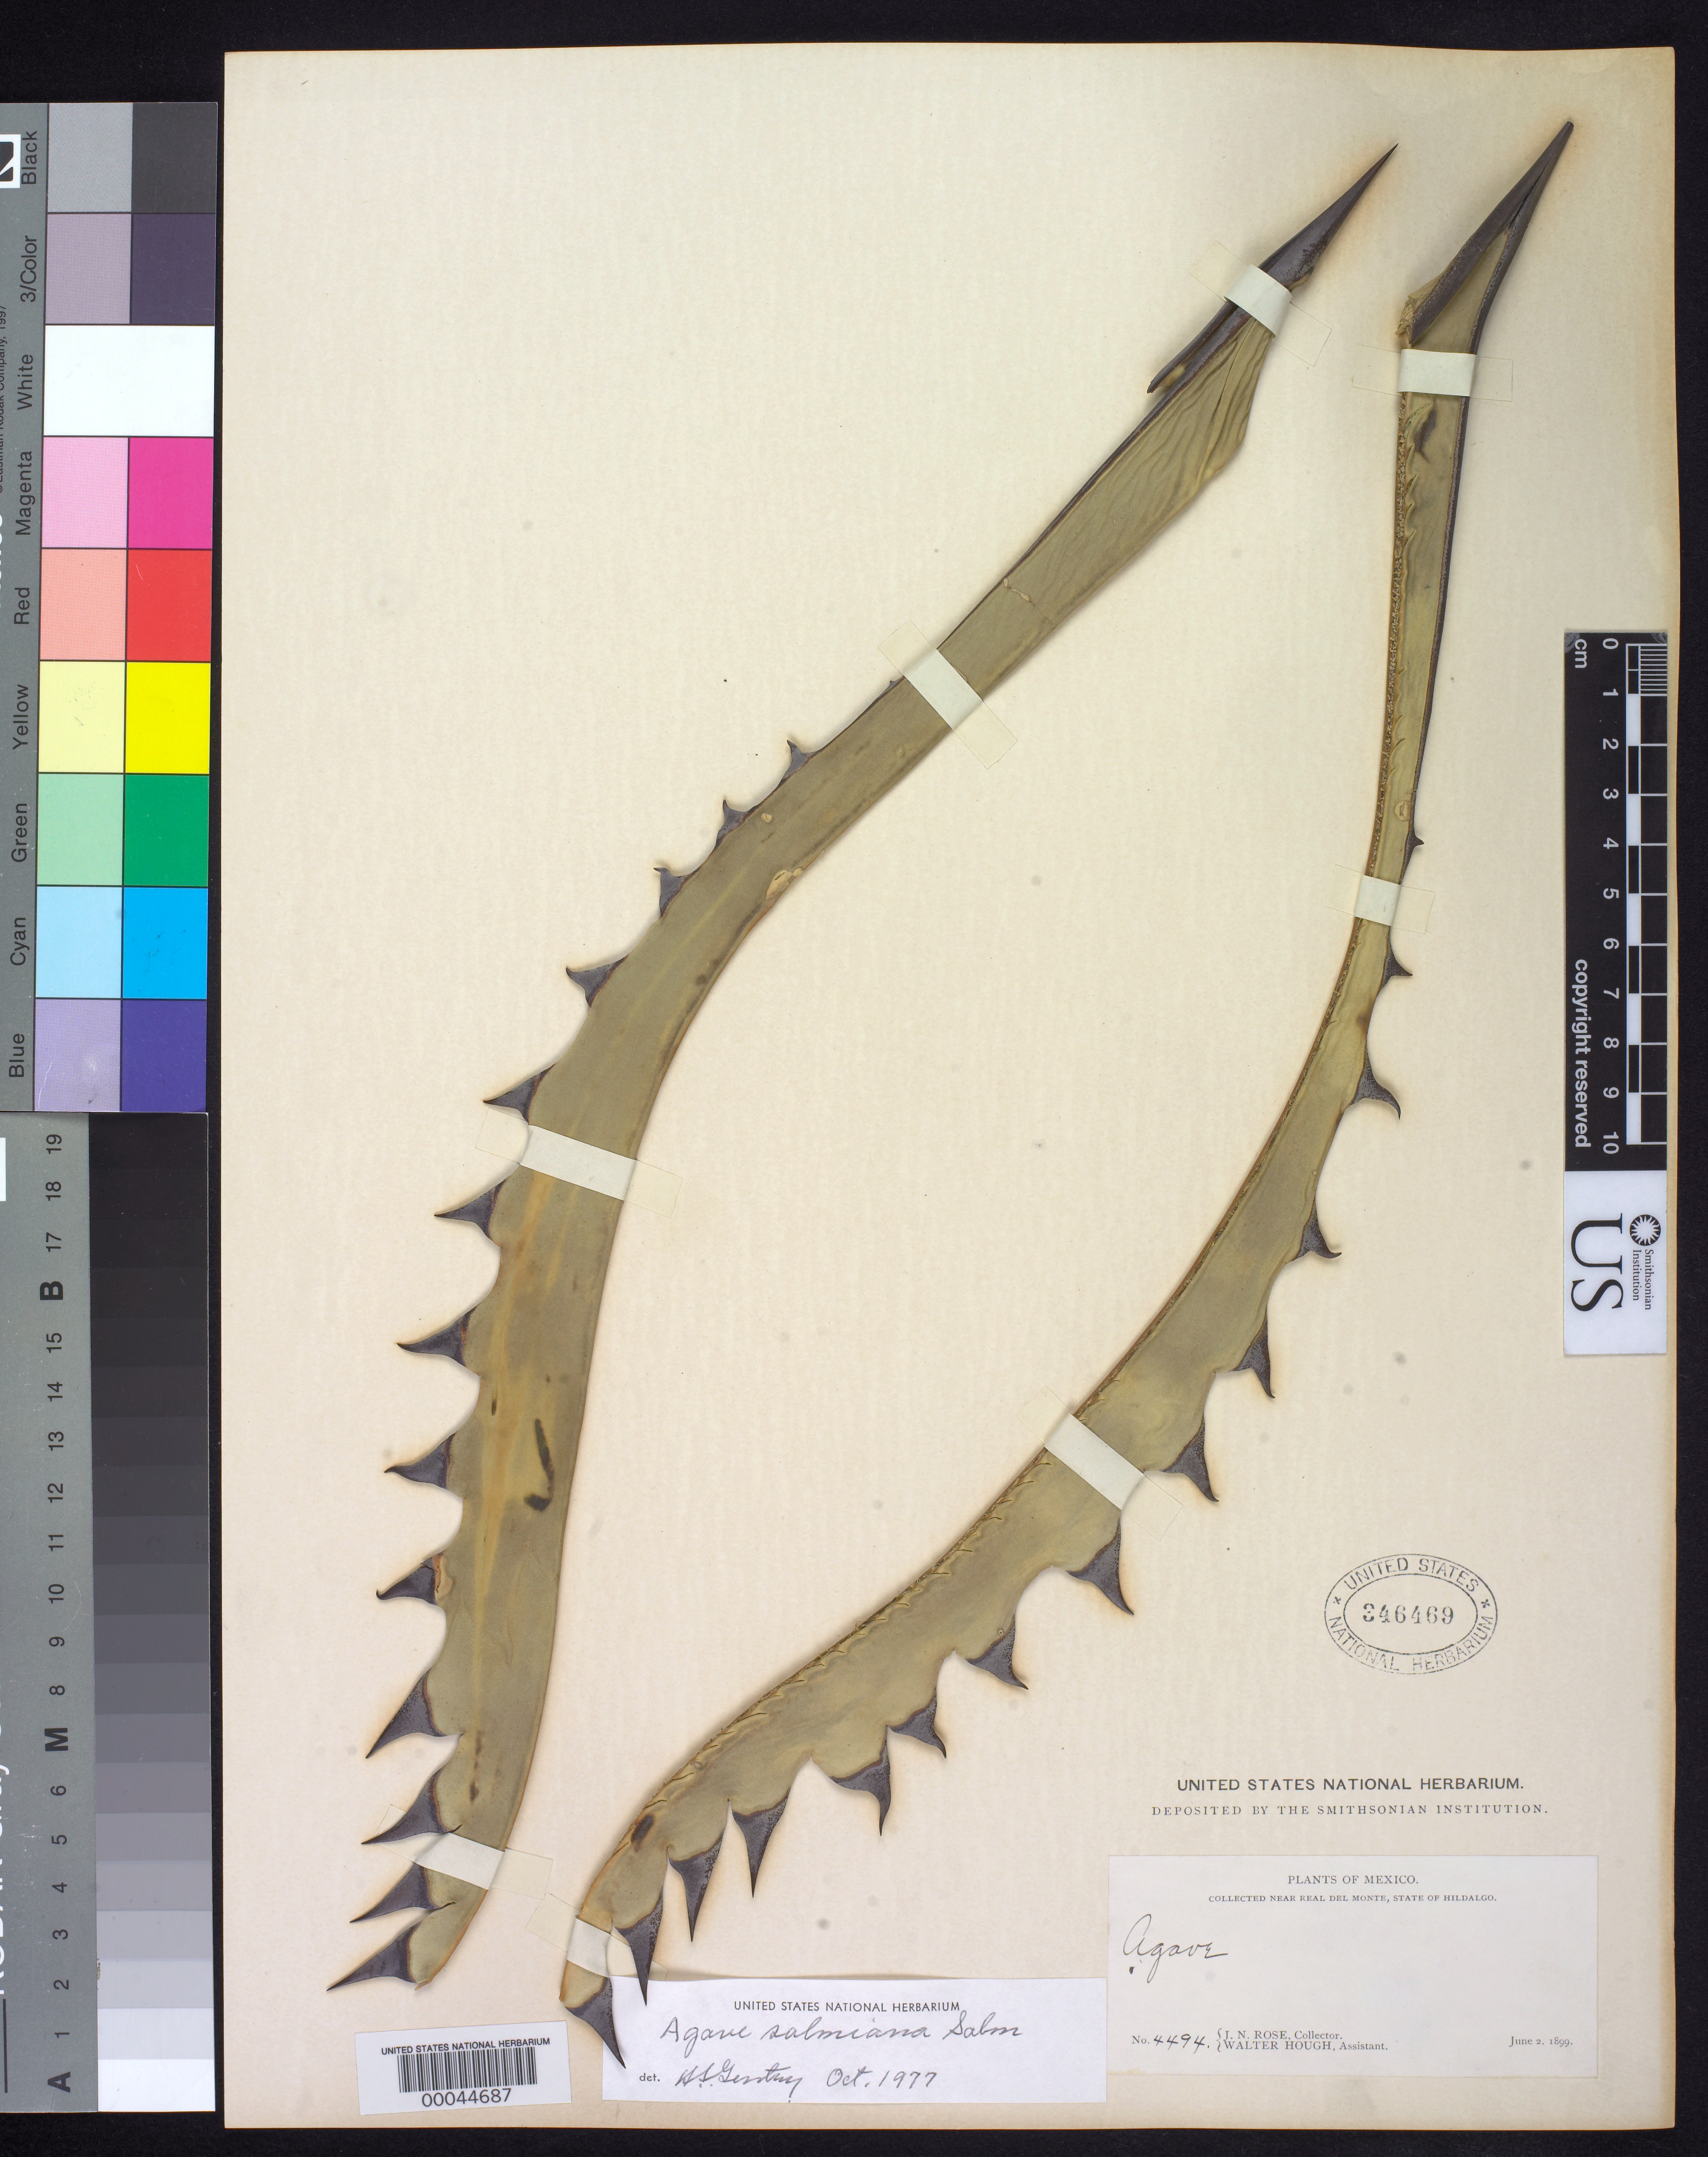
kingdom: Plantae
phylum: Tracheophyta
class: Liliopsida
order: Asparagales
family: Asparagaceae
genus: Agave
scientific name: Agave salmiana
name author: Otto ex Salm-Dyck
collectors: J. N. Rose & W. Hough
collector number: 4494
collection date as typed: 02 Jun 1899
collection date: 1899-06-02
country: Mexico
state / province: Hidalgo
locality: Near Real del Monte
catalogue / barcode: US 346469